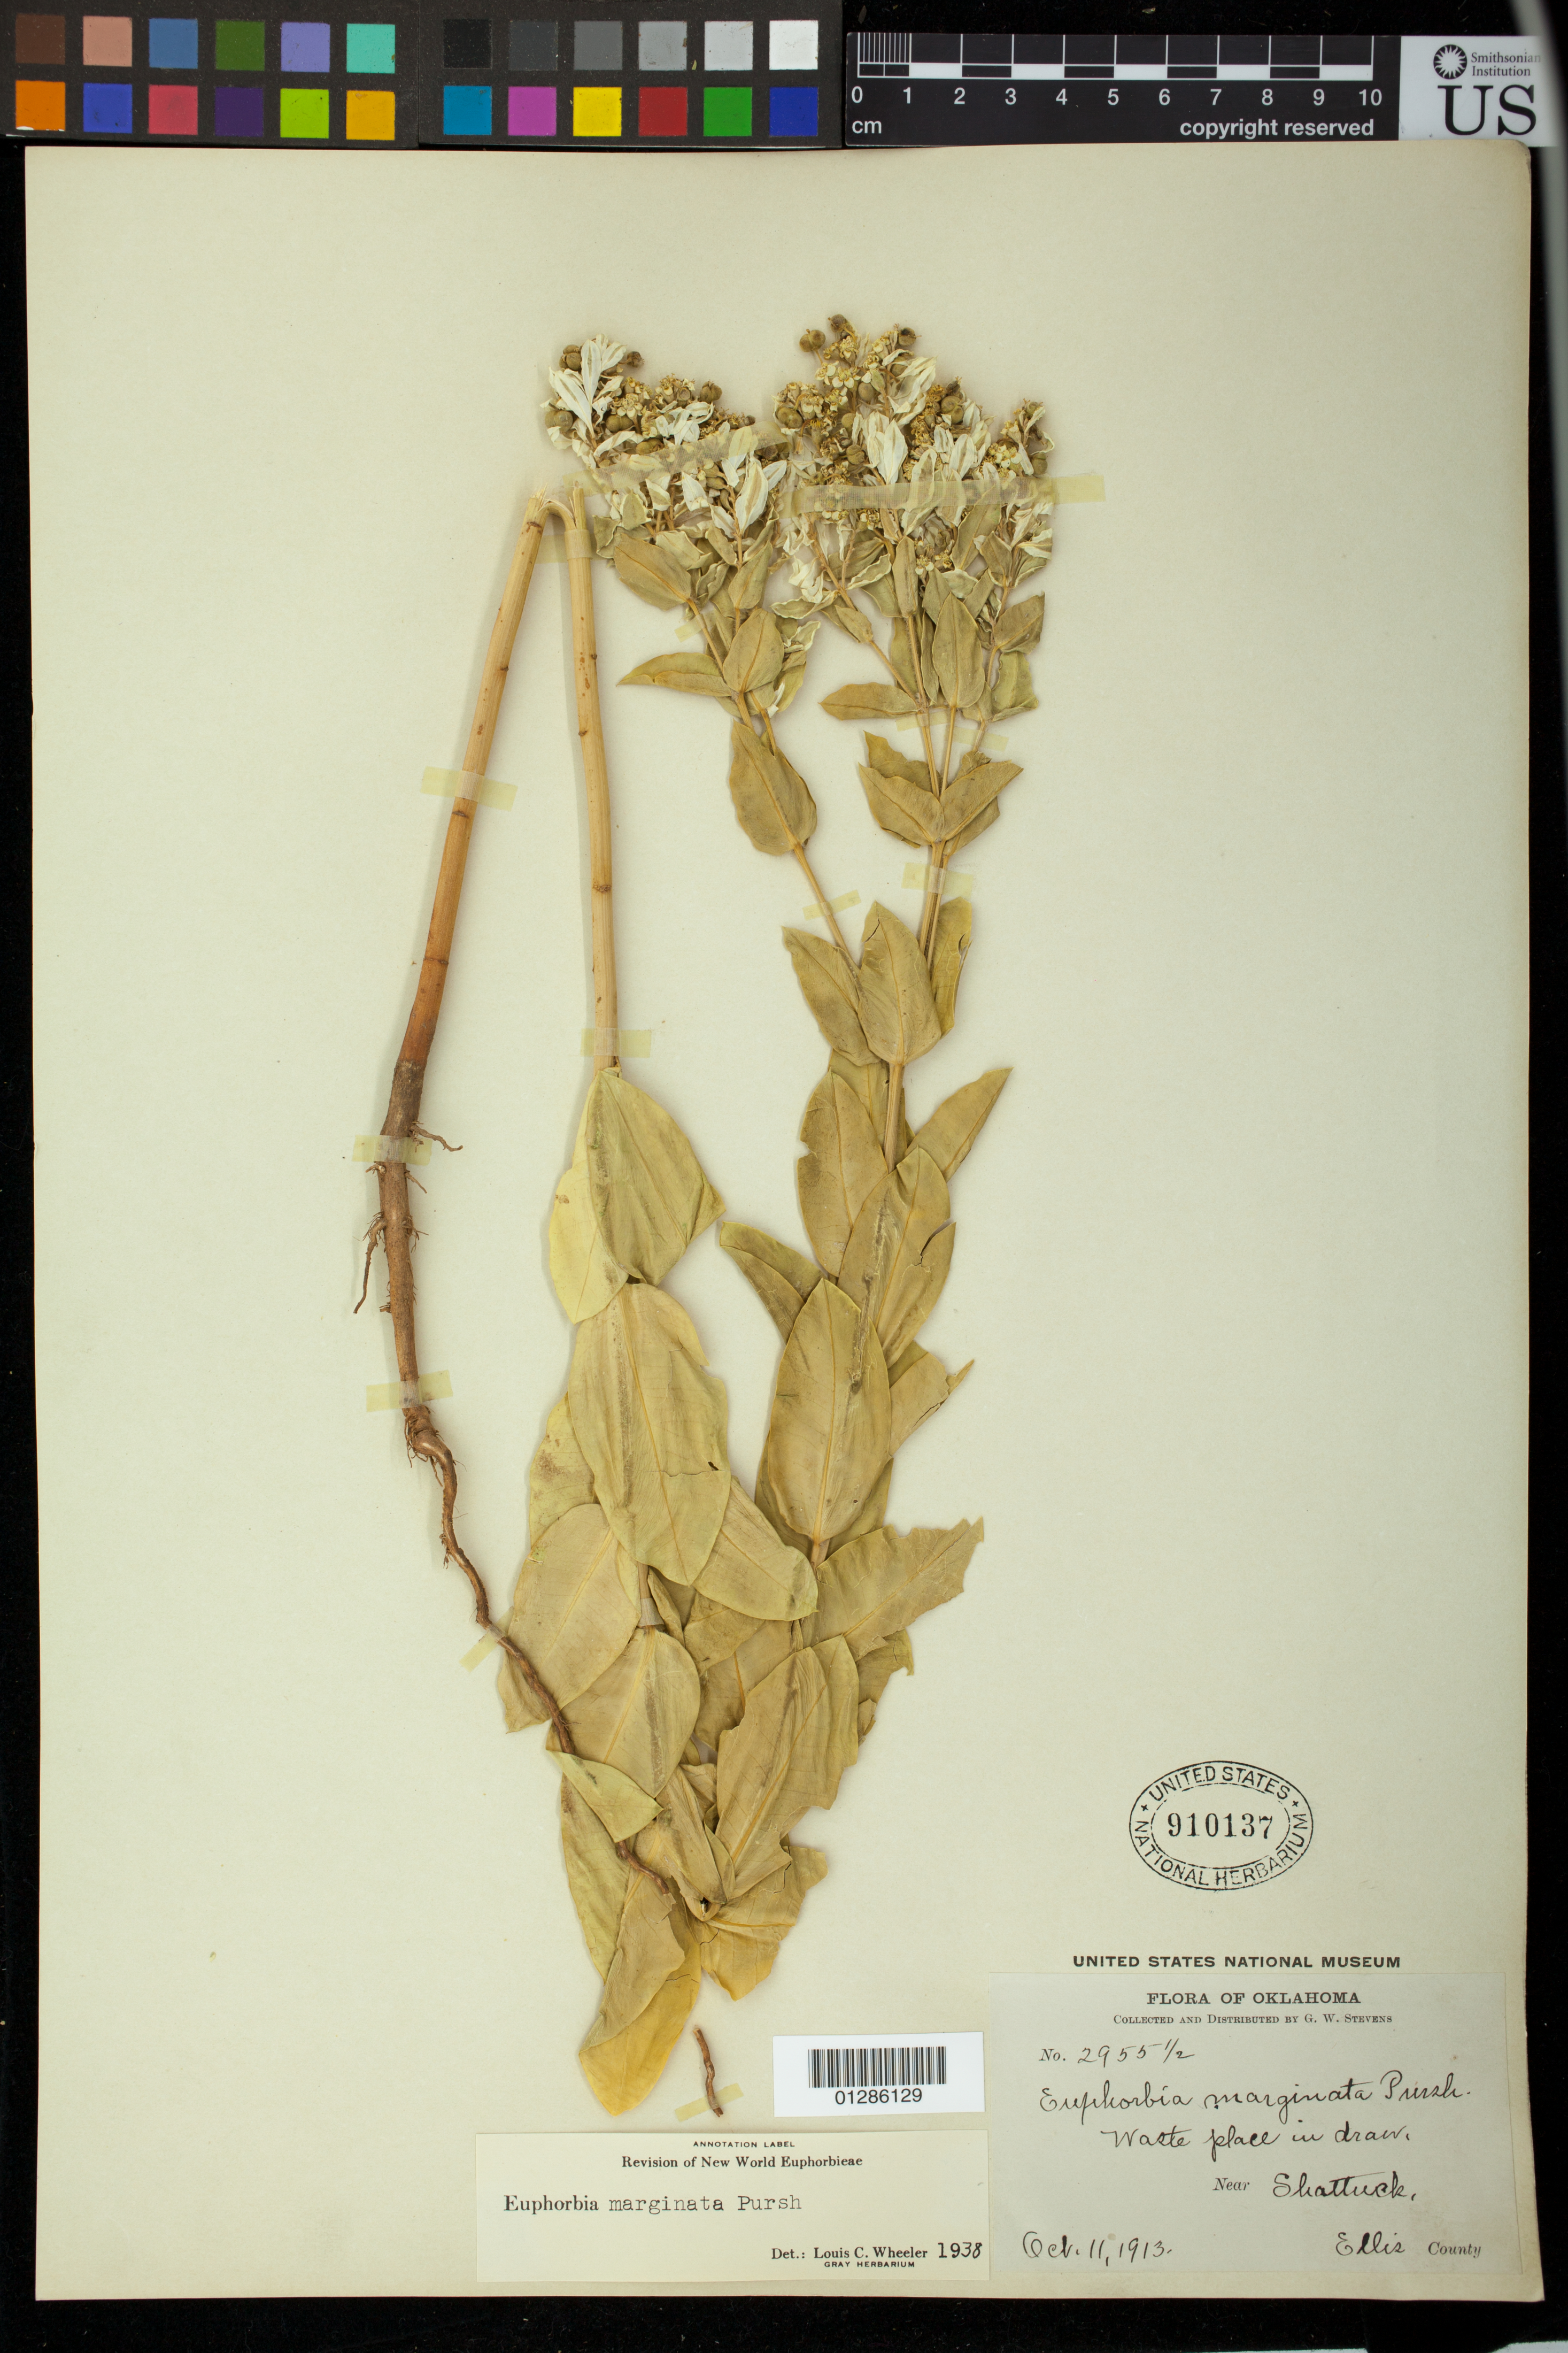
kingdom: Plantae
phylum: Tracheophyta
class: Magnoliopsida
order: Malpighiales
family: Euphorbiaceae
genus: Euphorbia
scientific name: Euphorbia marginata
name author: Pursh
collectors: G. W. Stevens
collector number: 2955½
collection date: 1913-10-11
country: United States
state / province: Oklahoma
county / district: Ellis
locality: Shattuck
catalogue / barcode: US 910137